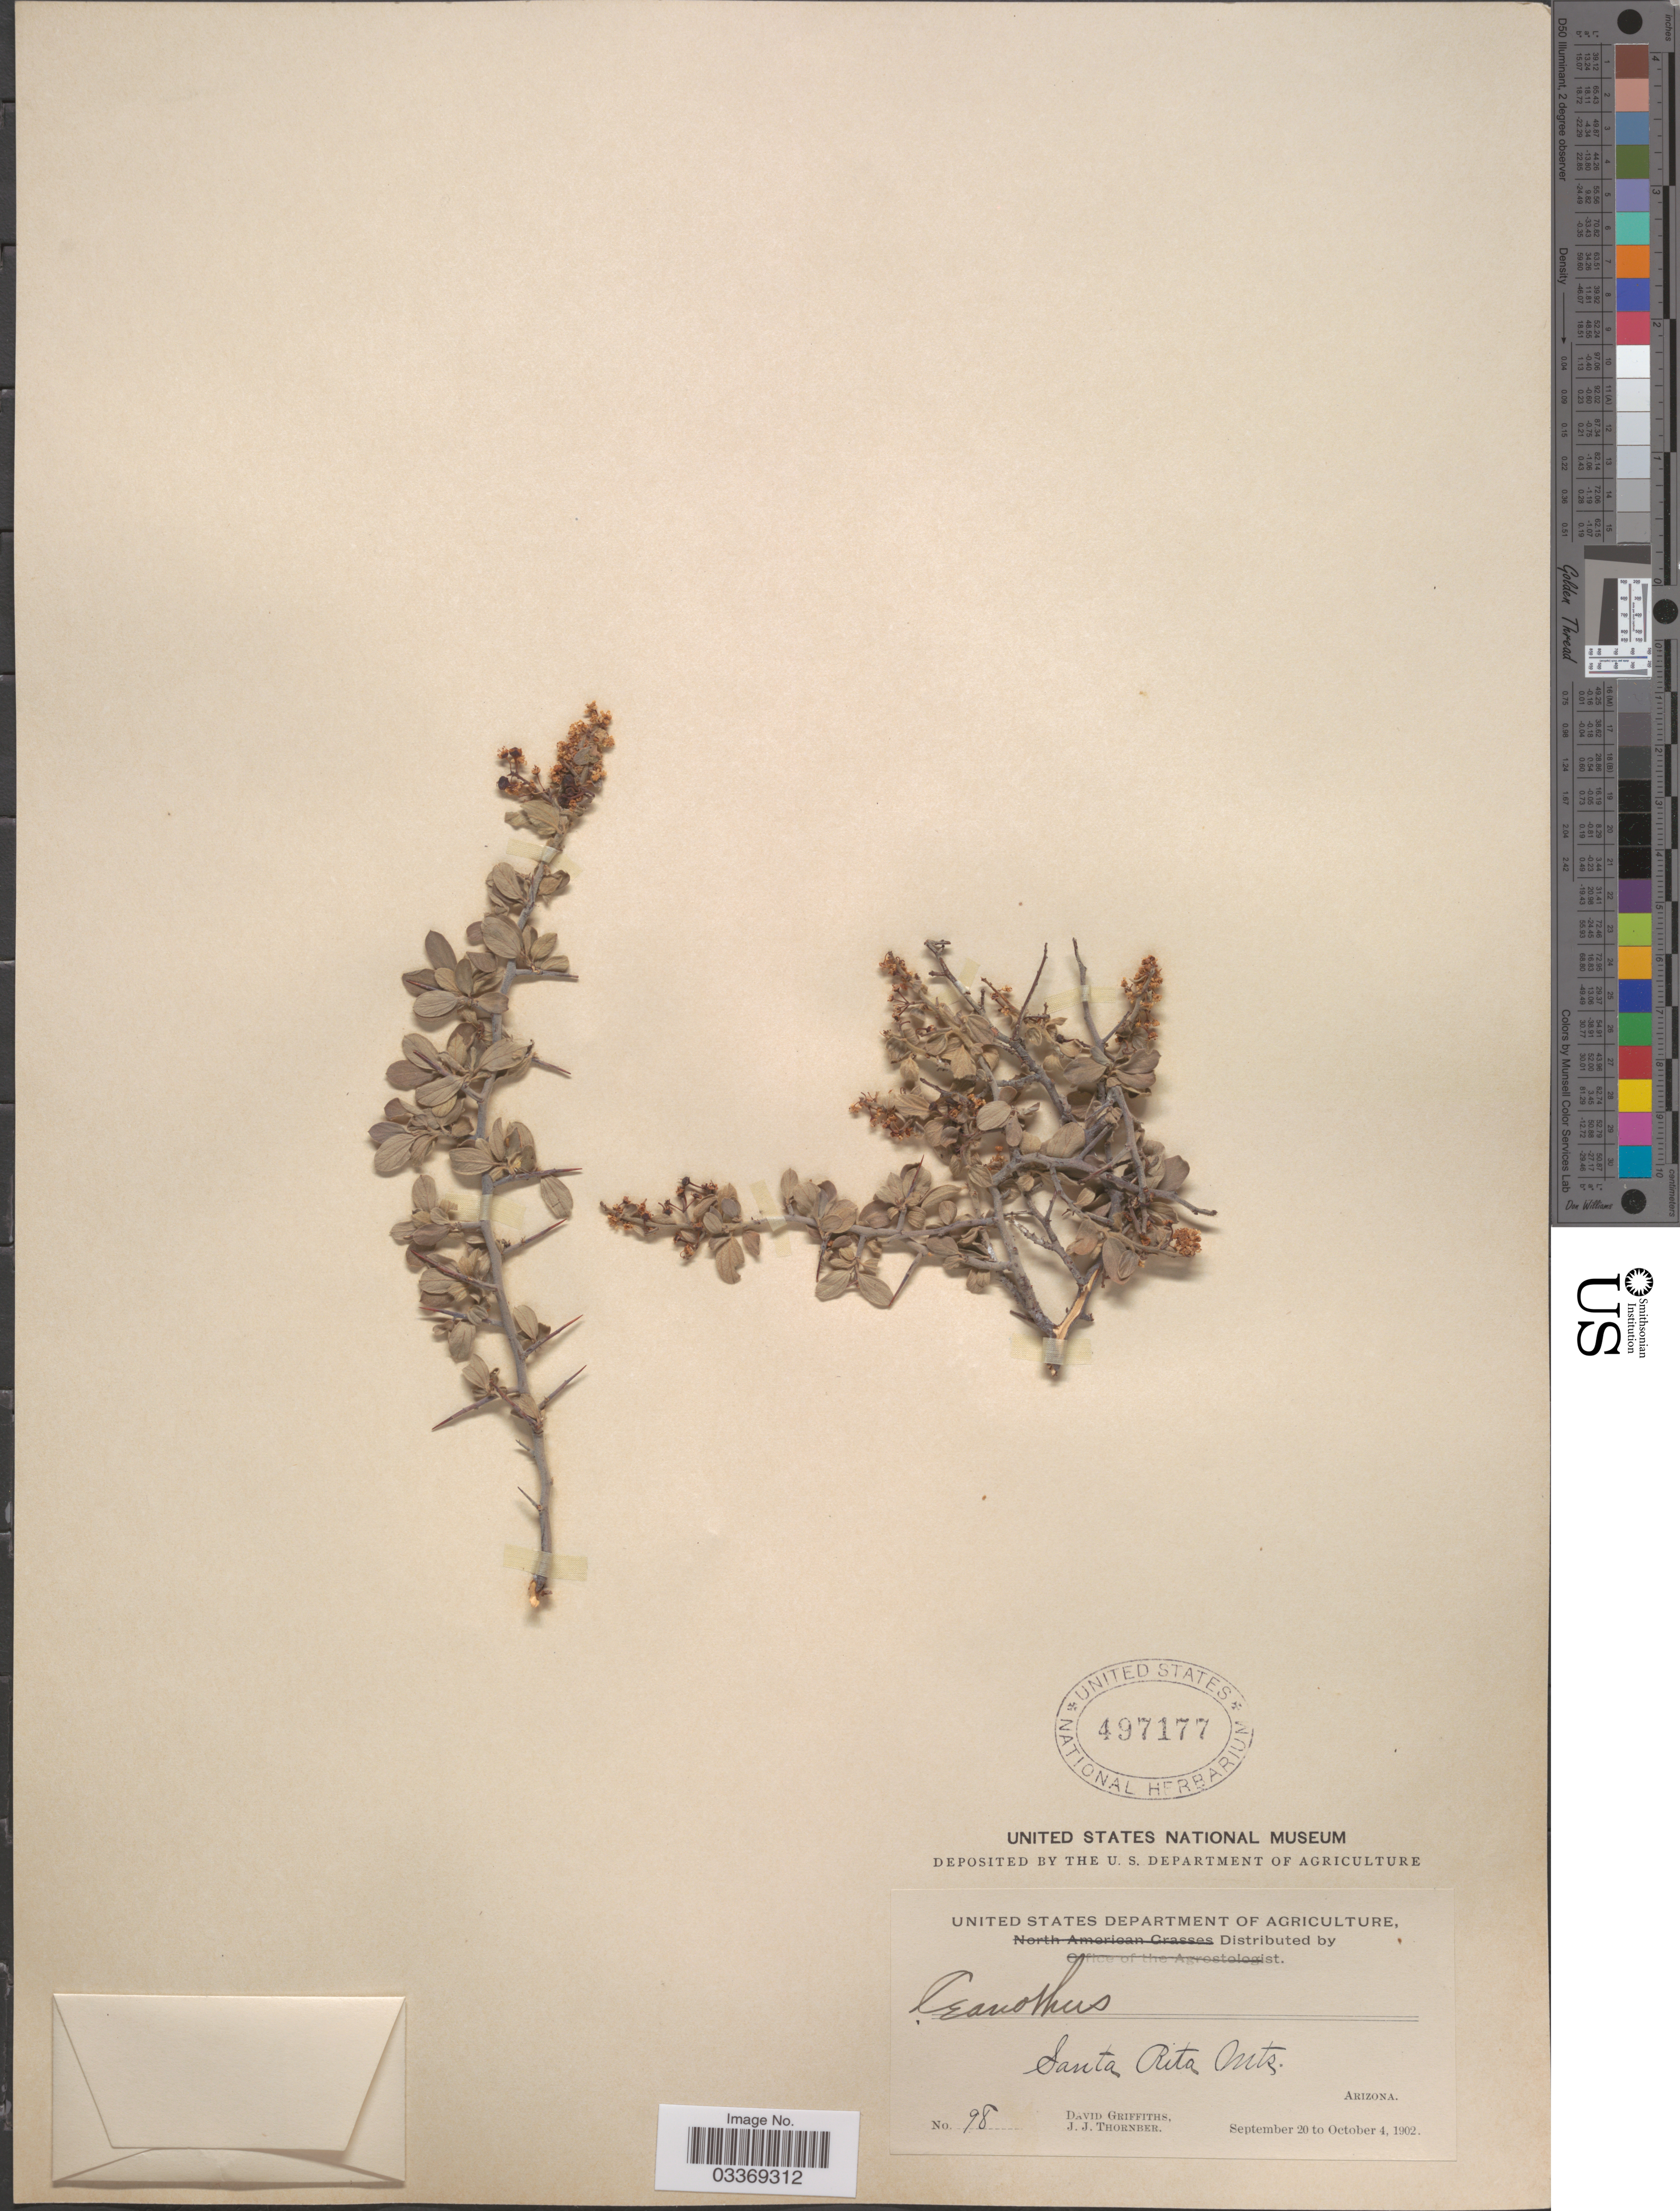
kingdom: Plantae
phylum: Tracheophyta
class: Magnoliopsida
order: Rosales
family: Rhamnaceae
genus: Ceanothus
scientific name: Ceanothus fendleri var. venosus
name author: (A. Gray) Trel.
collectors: D. Griffiths & J. Thornber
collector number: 98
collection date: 1902-09-20/1902-10-04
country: United States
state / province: Arizona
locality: Santa Rita Mts.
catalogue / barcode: US 497177